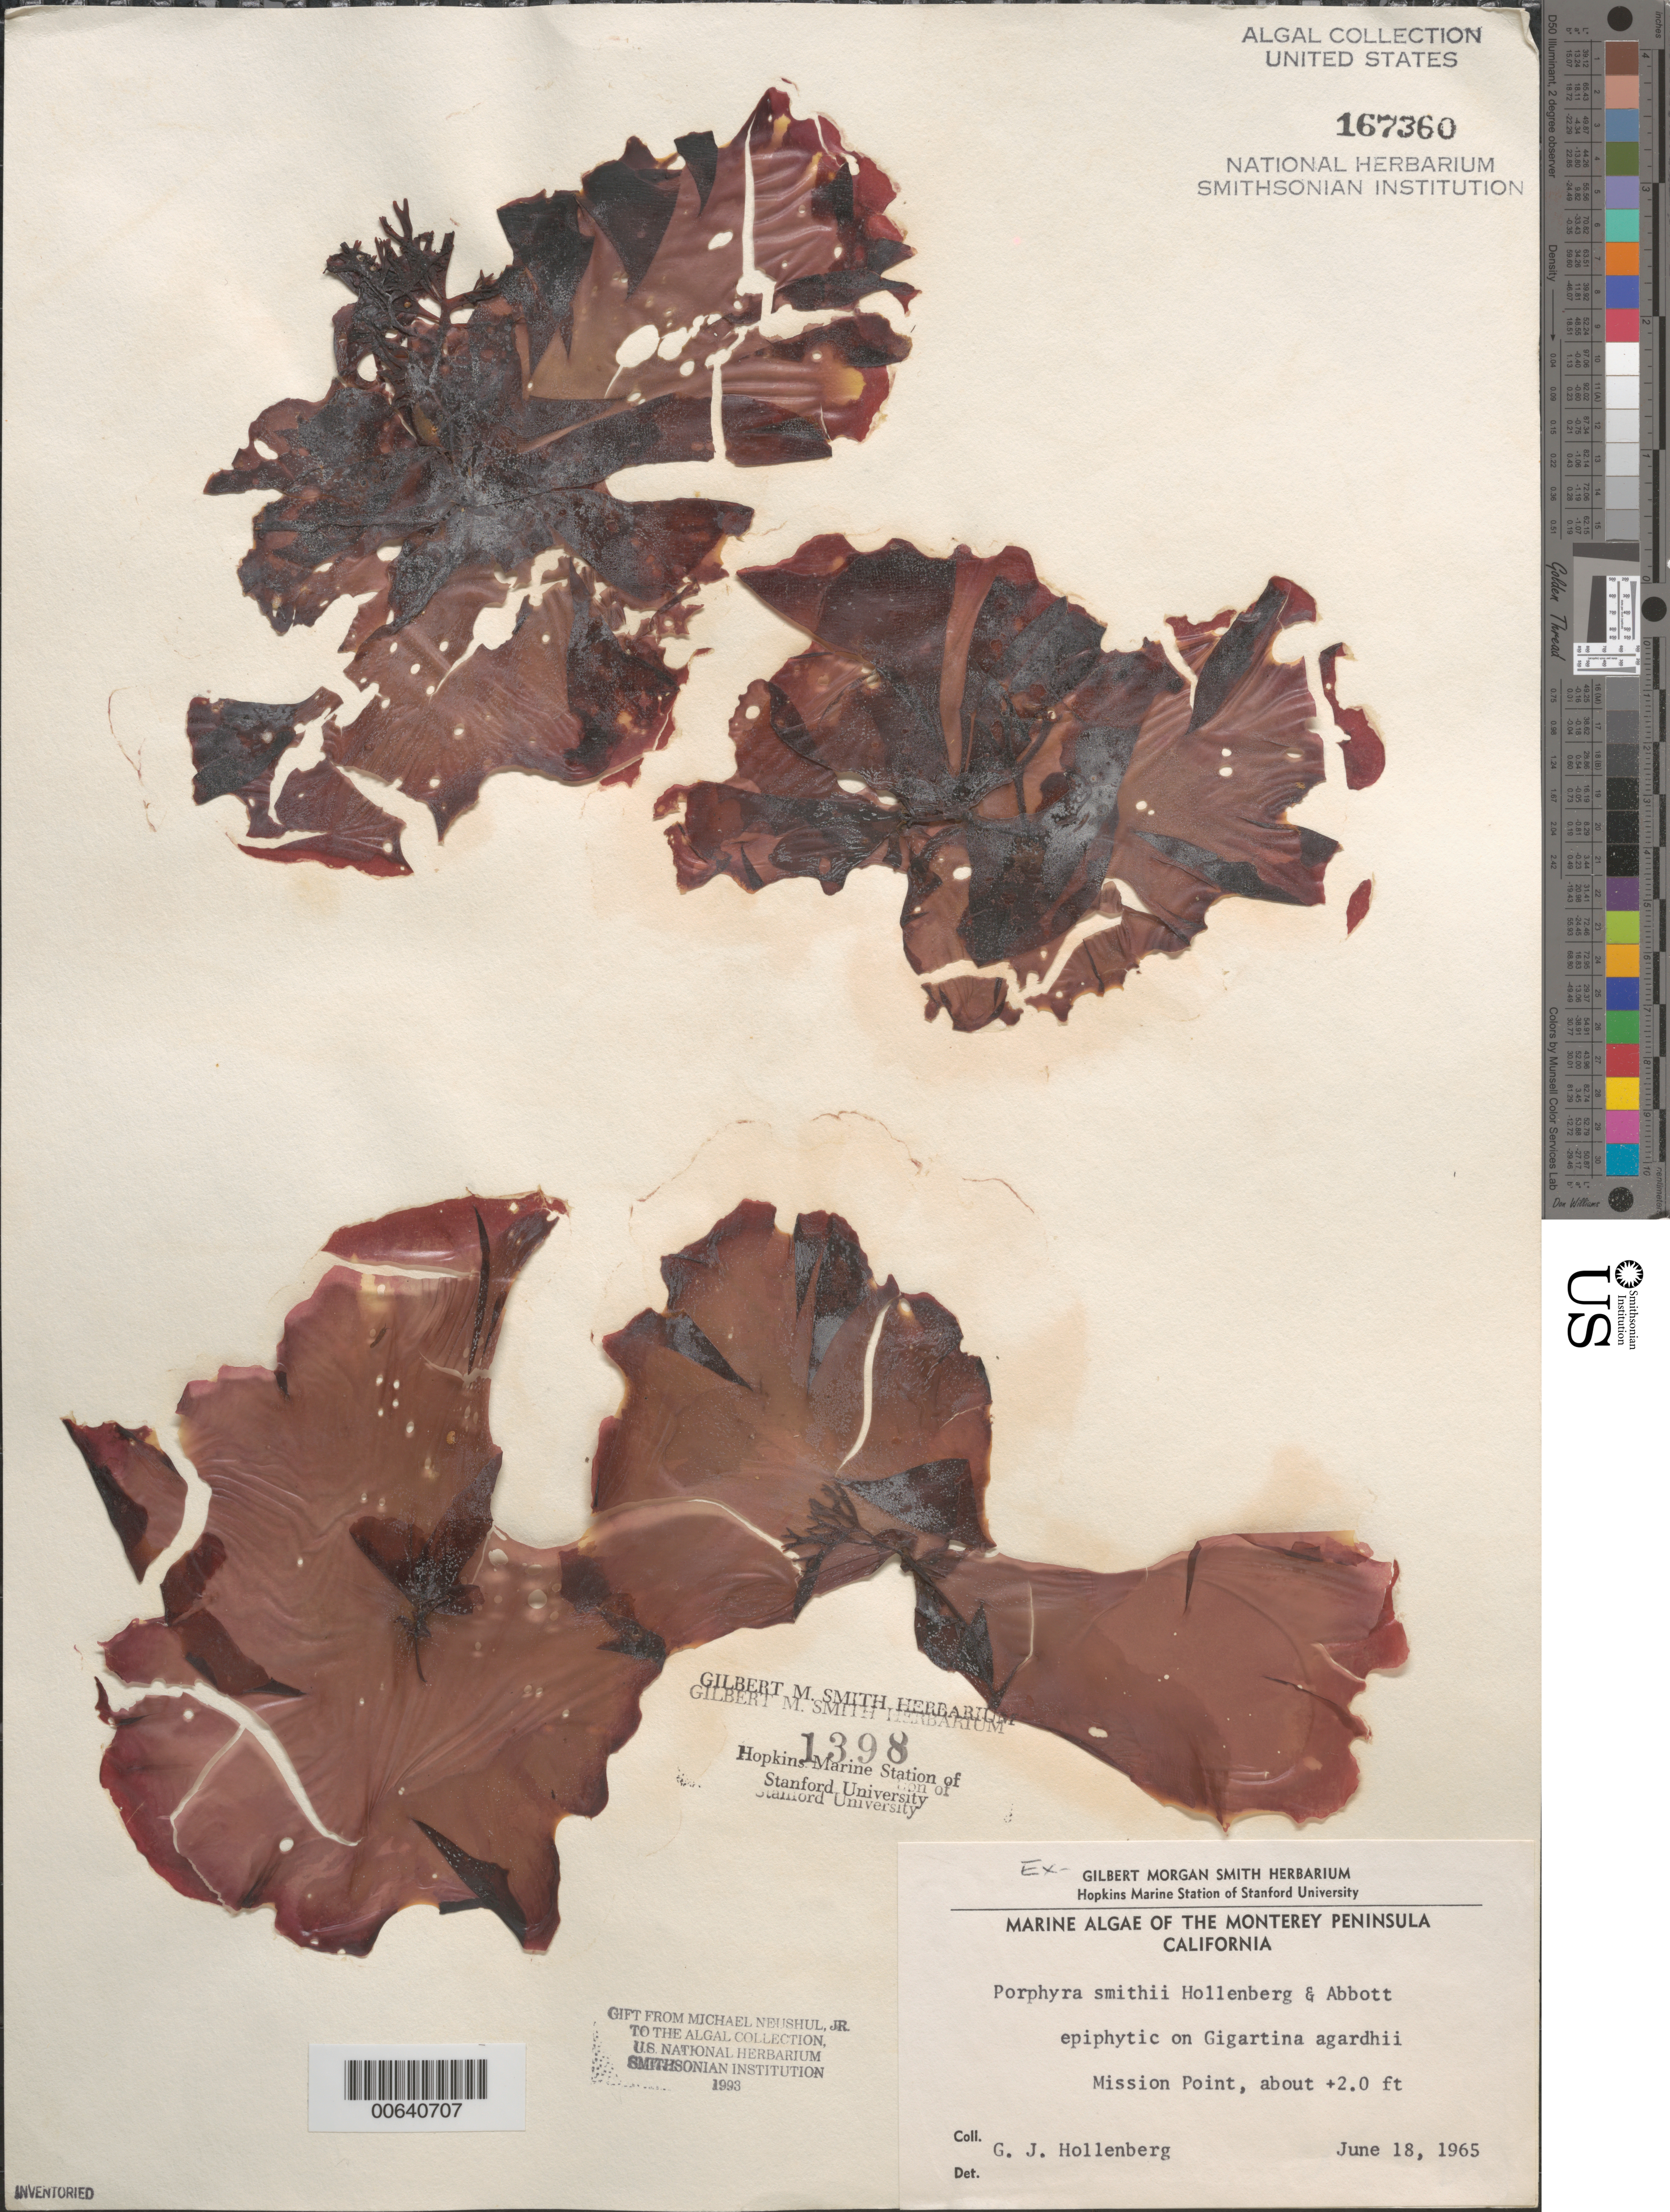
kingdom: Plantae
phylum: Rhodophyta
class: Bangiophyceae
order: Bangiales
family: Bangiaceae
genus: Pyropia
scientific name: Pyropia smithii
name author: (Hollenb. & I.A. Abbott) S.C. Lindstrom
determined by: Algae name updating Project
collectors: G. Hollenberg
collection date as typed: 18 Jun 1965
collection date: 1965-06-18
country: United States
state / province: California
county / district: Monterey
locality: Mission Point, Monterey Peninsula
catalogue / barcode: US 167360